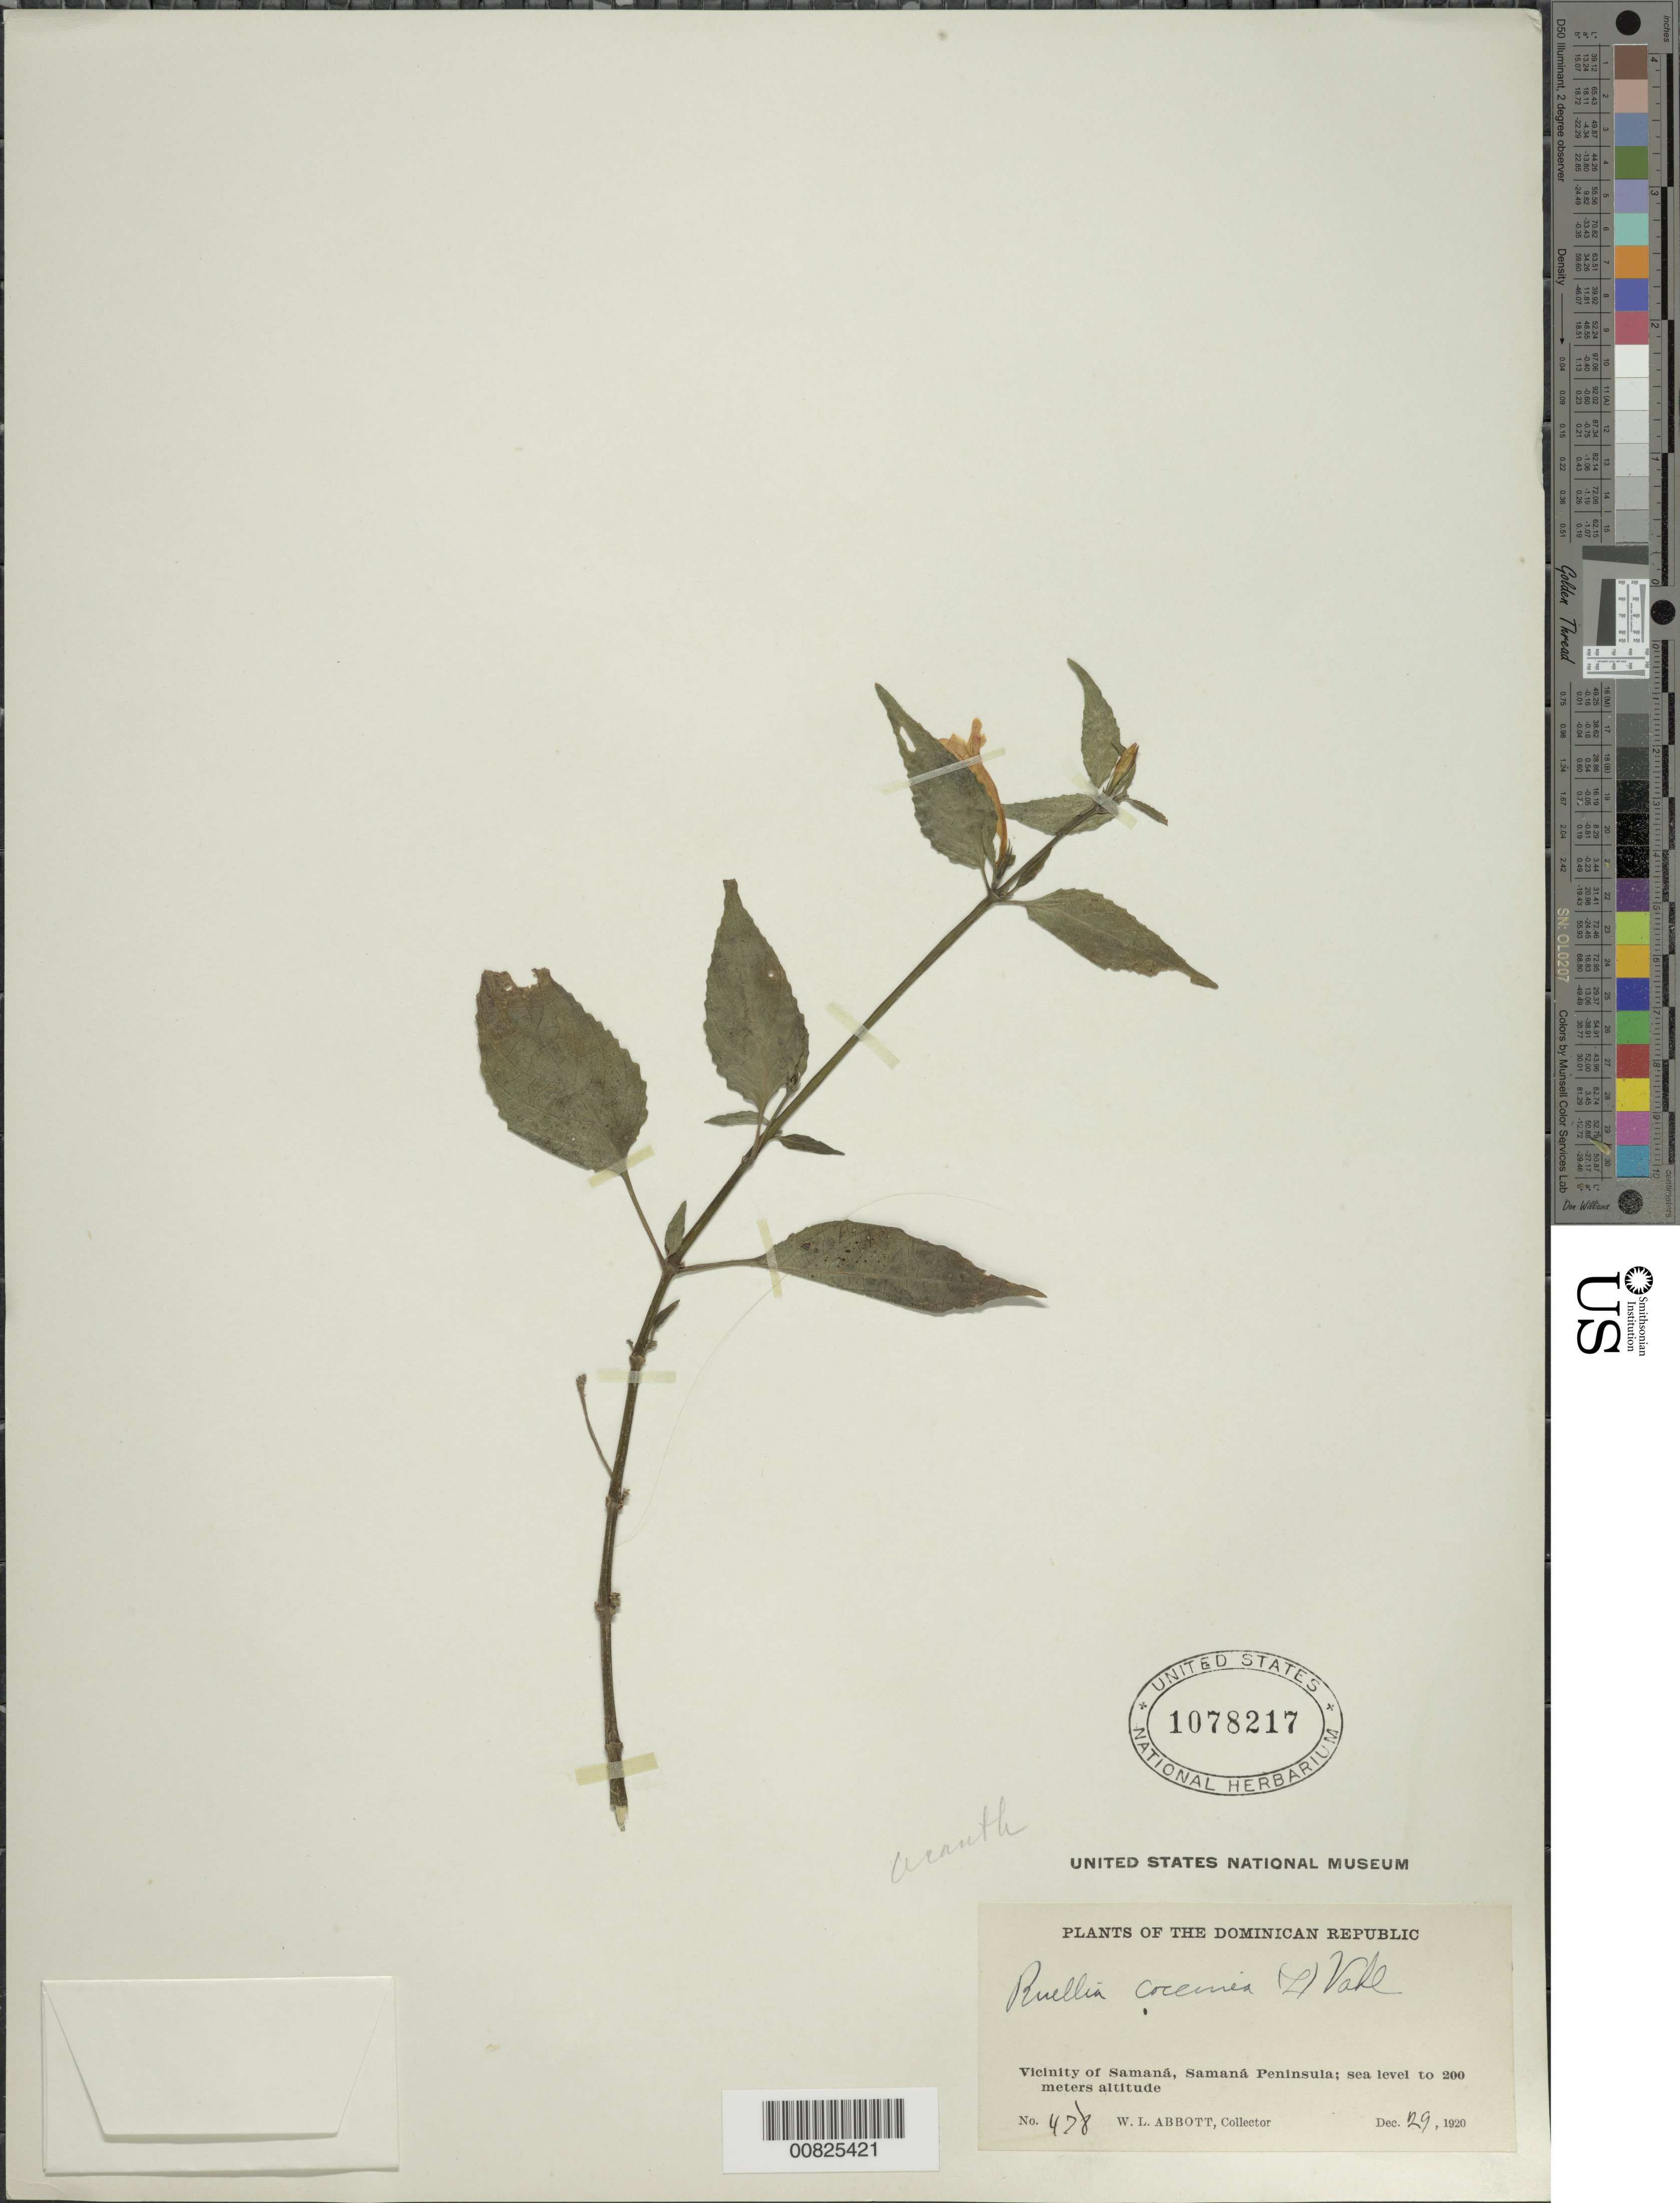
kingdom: Plantae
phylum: Tracheophyta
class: Magnoliopsida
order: Lamiales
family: Acanthaceae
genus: Ruellia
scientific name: Ruellia coccinea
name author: (L.) Vahl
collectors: W. L. Abbott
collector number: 478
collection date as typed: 29 Dec 1920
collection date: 1920-12-29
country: Dominican Republic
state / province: Samana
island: Hispaniola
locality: Vicinity of Samaná, Samaná Peninsula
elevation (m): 0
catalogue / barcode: US 1078217